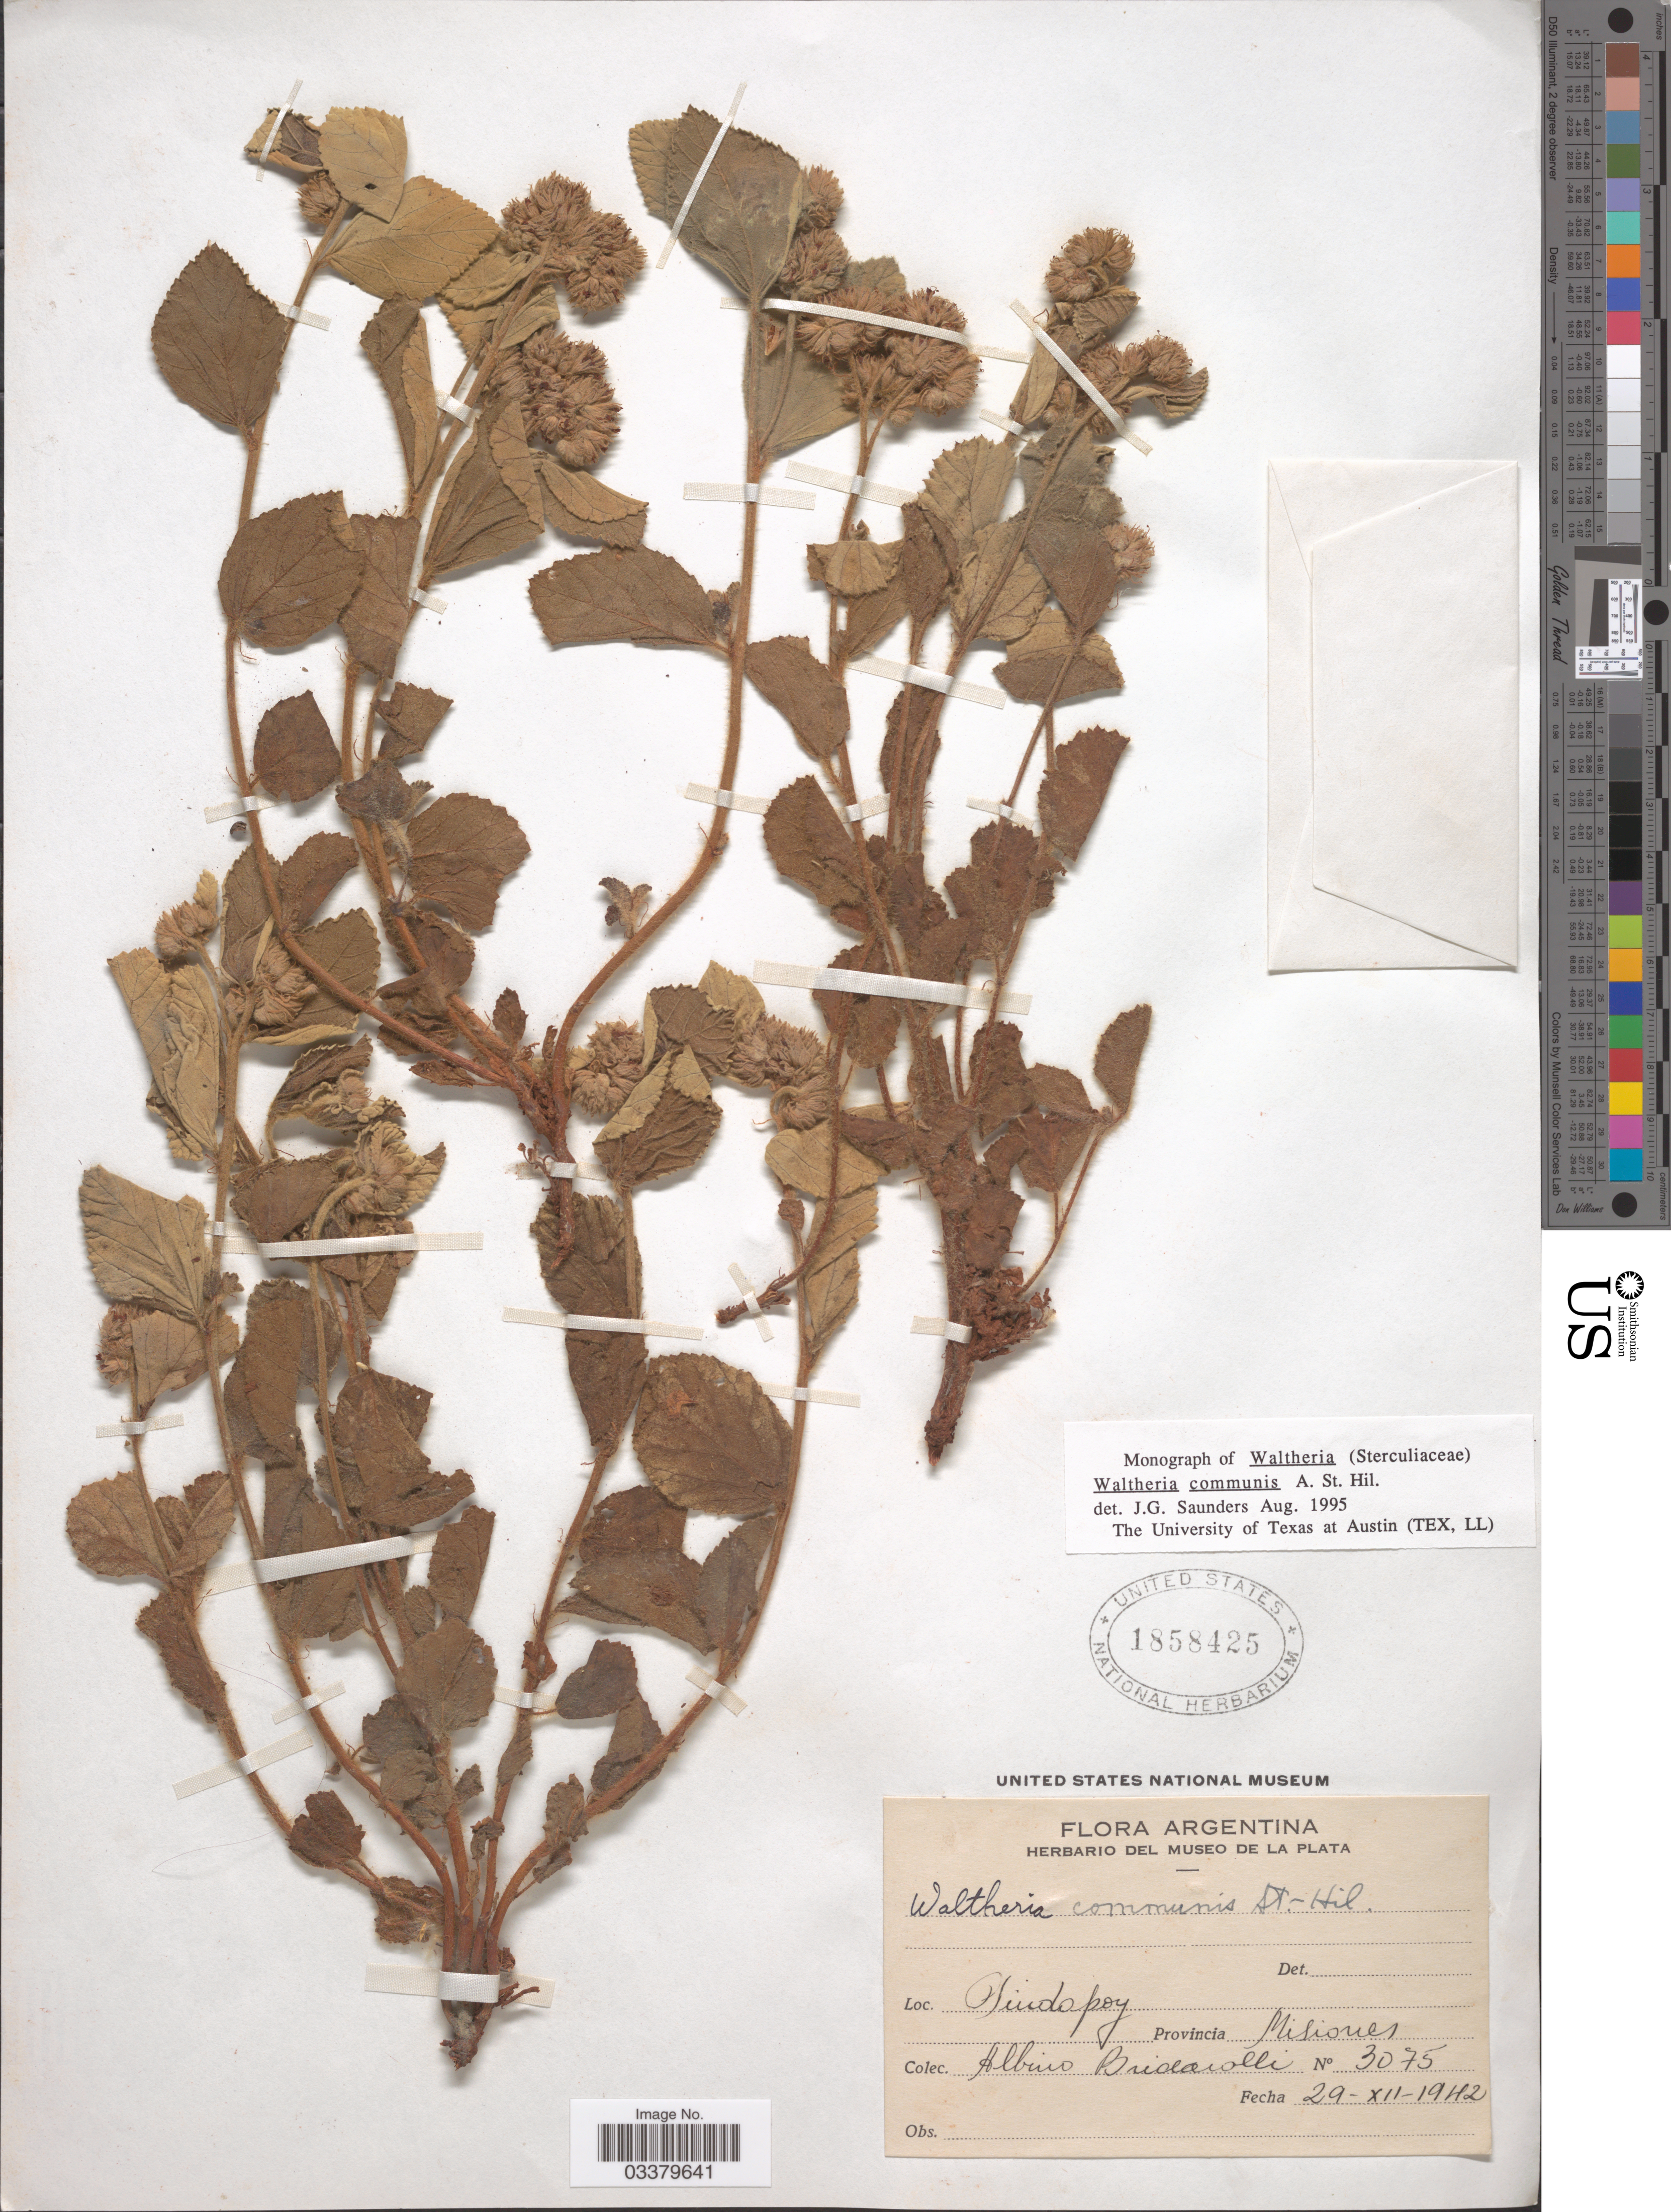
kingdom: Plantae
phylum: Tracheophyta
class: Magnoliopsida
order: Malvales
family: Malvaceae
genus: Waltheria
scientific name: Waltheria communis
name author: A. St.-Hil.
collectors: A. Bridarolli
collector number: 3075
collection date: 1942-12-29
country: Argentina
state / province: Misiones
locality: Pindapoy.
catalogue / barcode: US 1858425